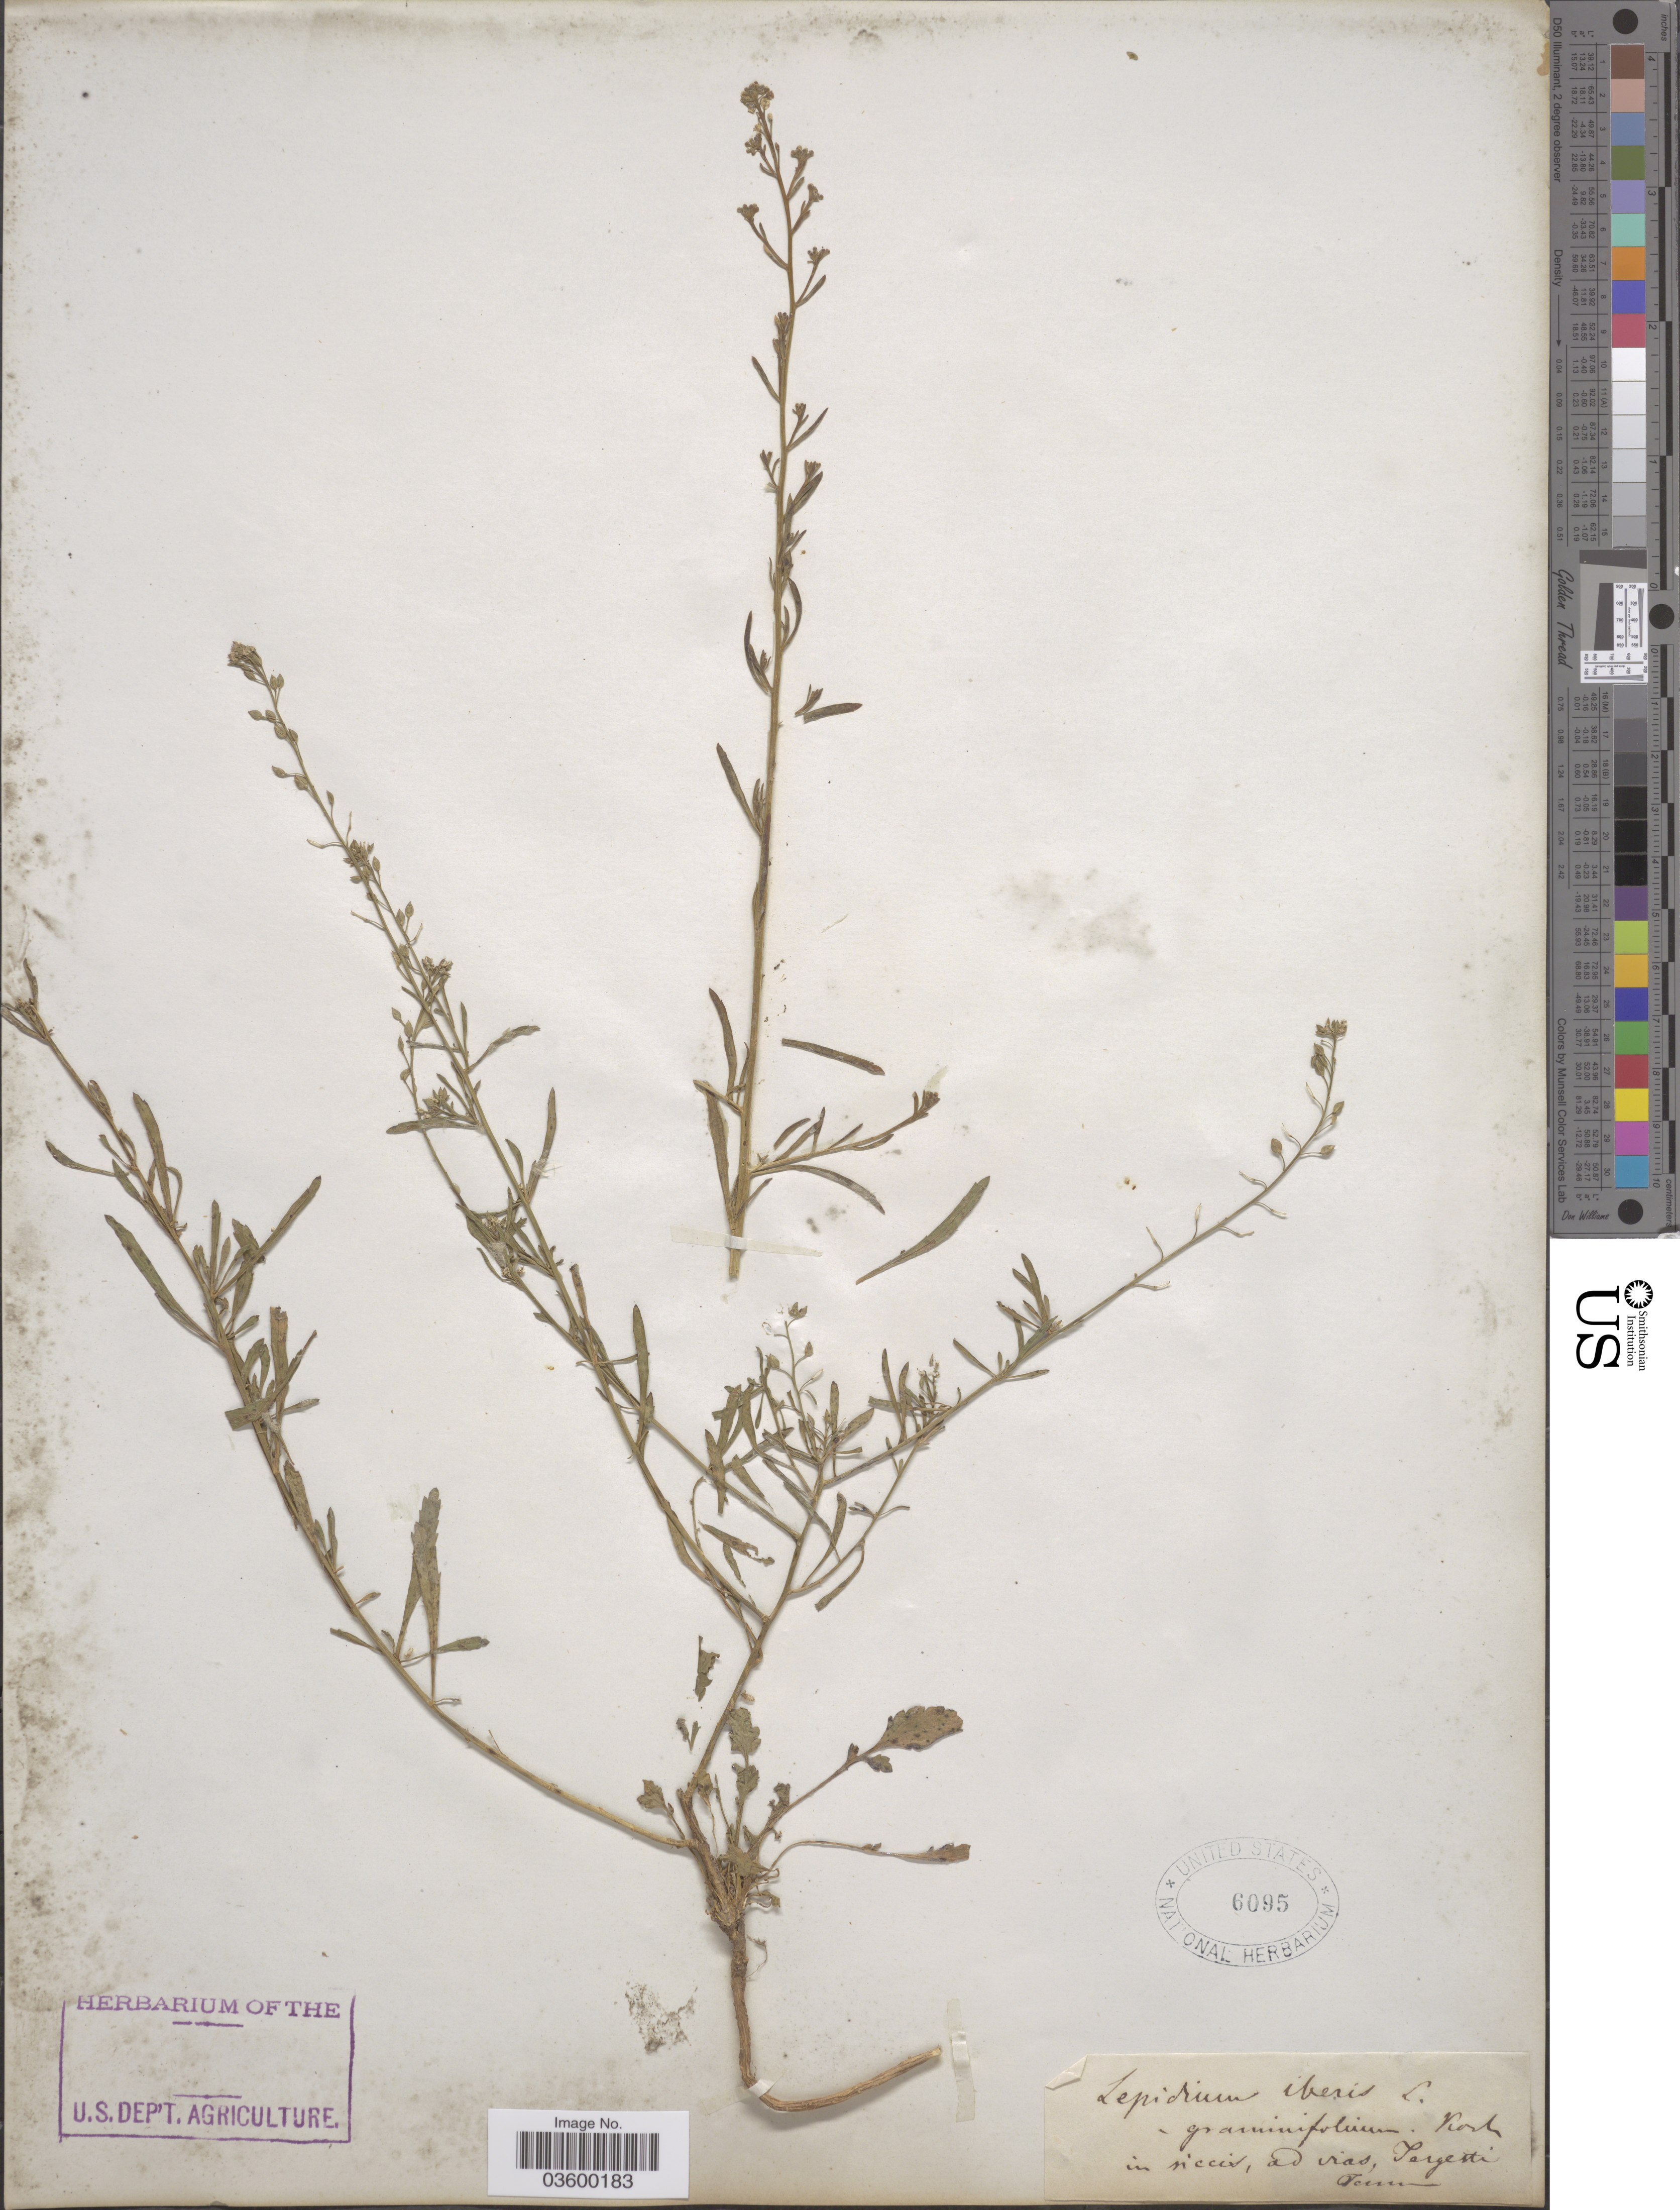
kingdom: Plantae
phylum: Tracheophyta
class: Magnoliopsida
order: Brassicales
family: Brassicaceae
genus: Lepidium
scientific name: Lepidium iberis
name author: L.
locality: Tergeste.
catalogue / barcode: US 6095